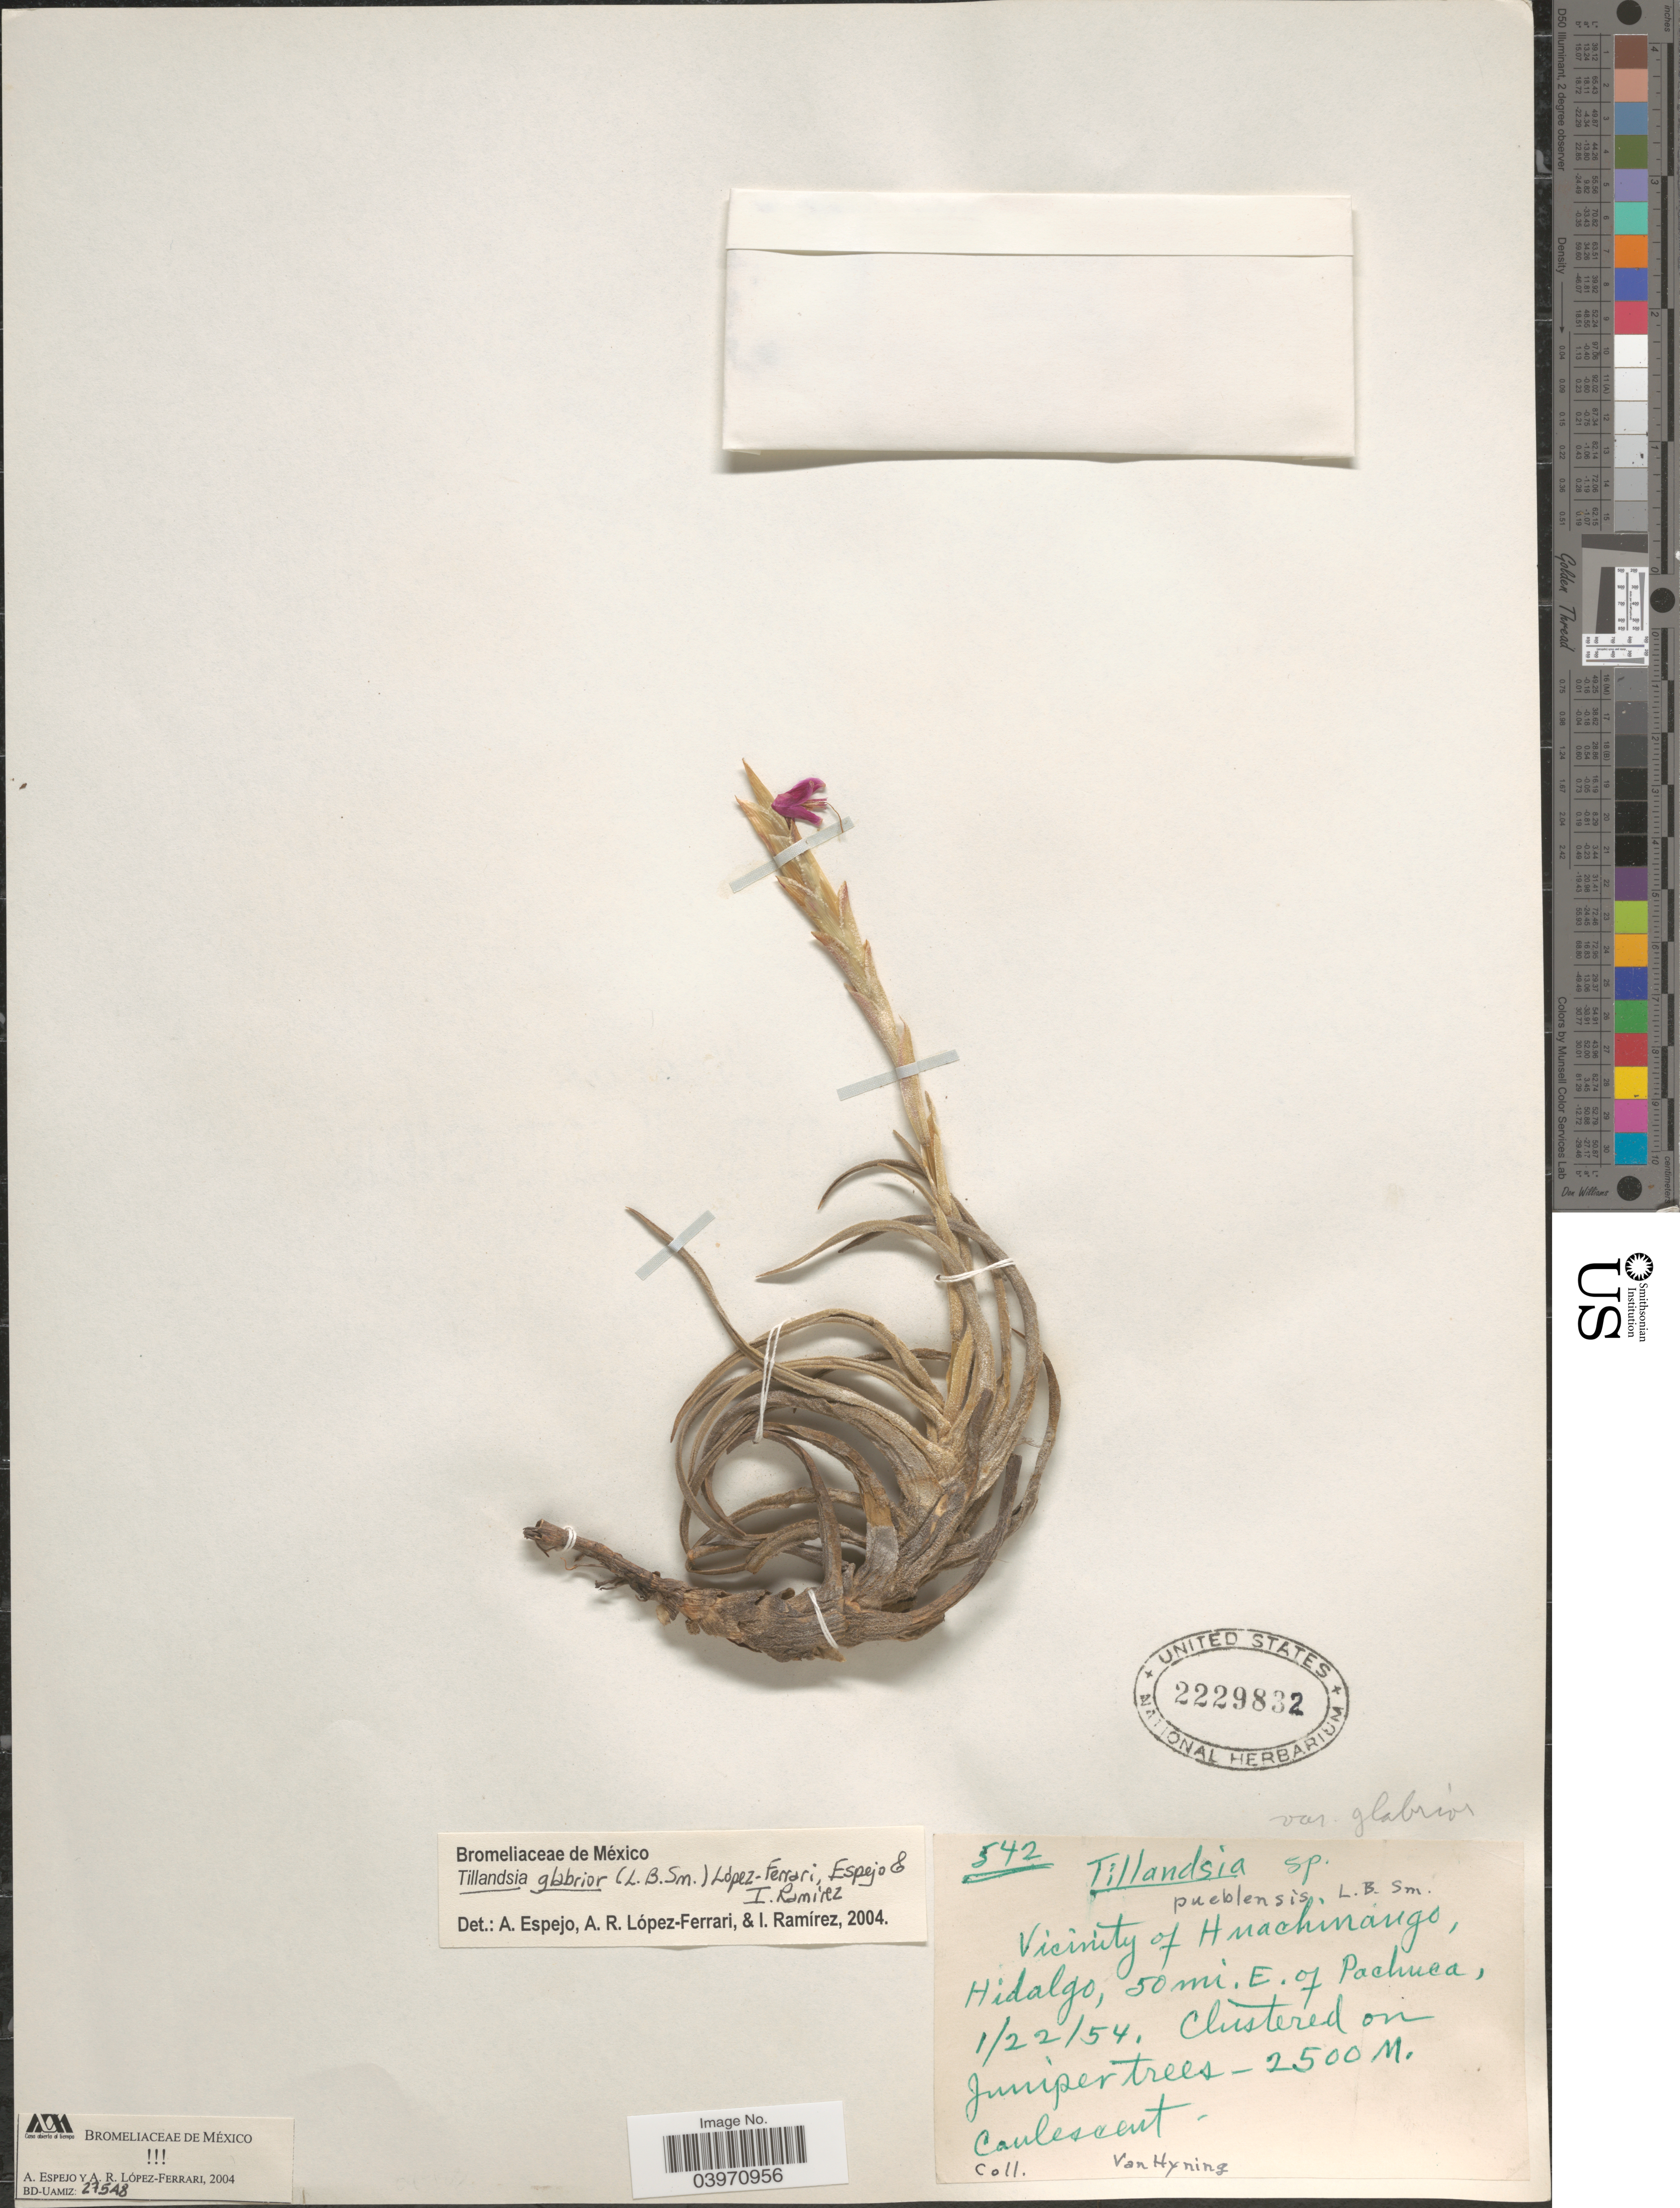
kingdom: Plantae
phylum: Tracheophyta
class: Liliopsida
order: Poales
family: Bromeliaceae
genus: Tillandsia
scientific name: Tillandsia glabrior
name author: (L.B. Sm.) López-Ferr. et al.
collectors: Van Hyning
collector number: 542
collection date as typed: Transcribed d/m/y: 22/1/54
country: Mexico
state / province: Hidalgo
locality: Vicinity of Huachinango, 50 mi. E. of Pachuca.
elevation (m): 2500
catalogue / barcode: US 2229832